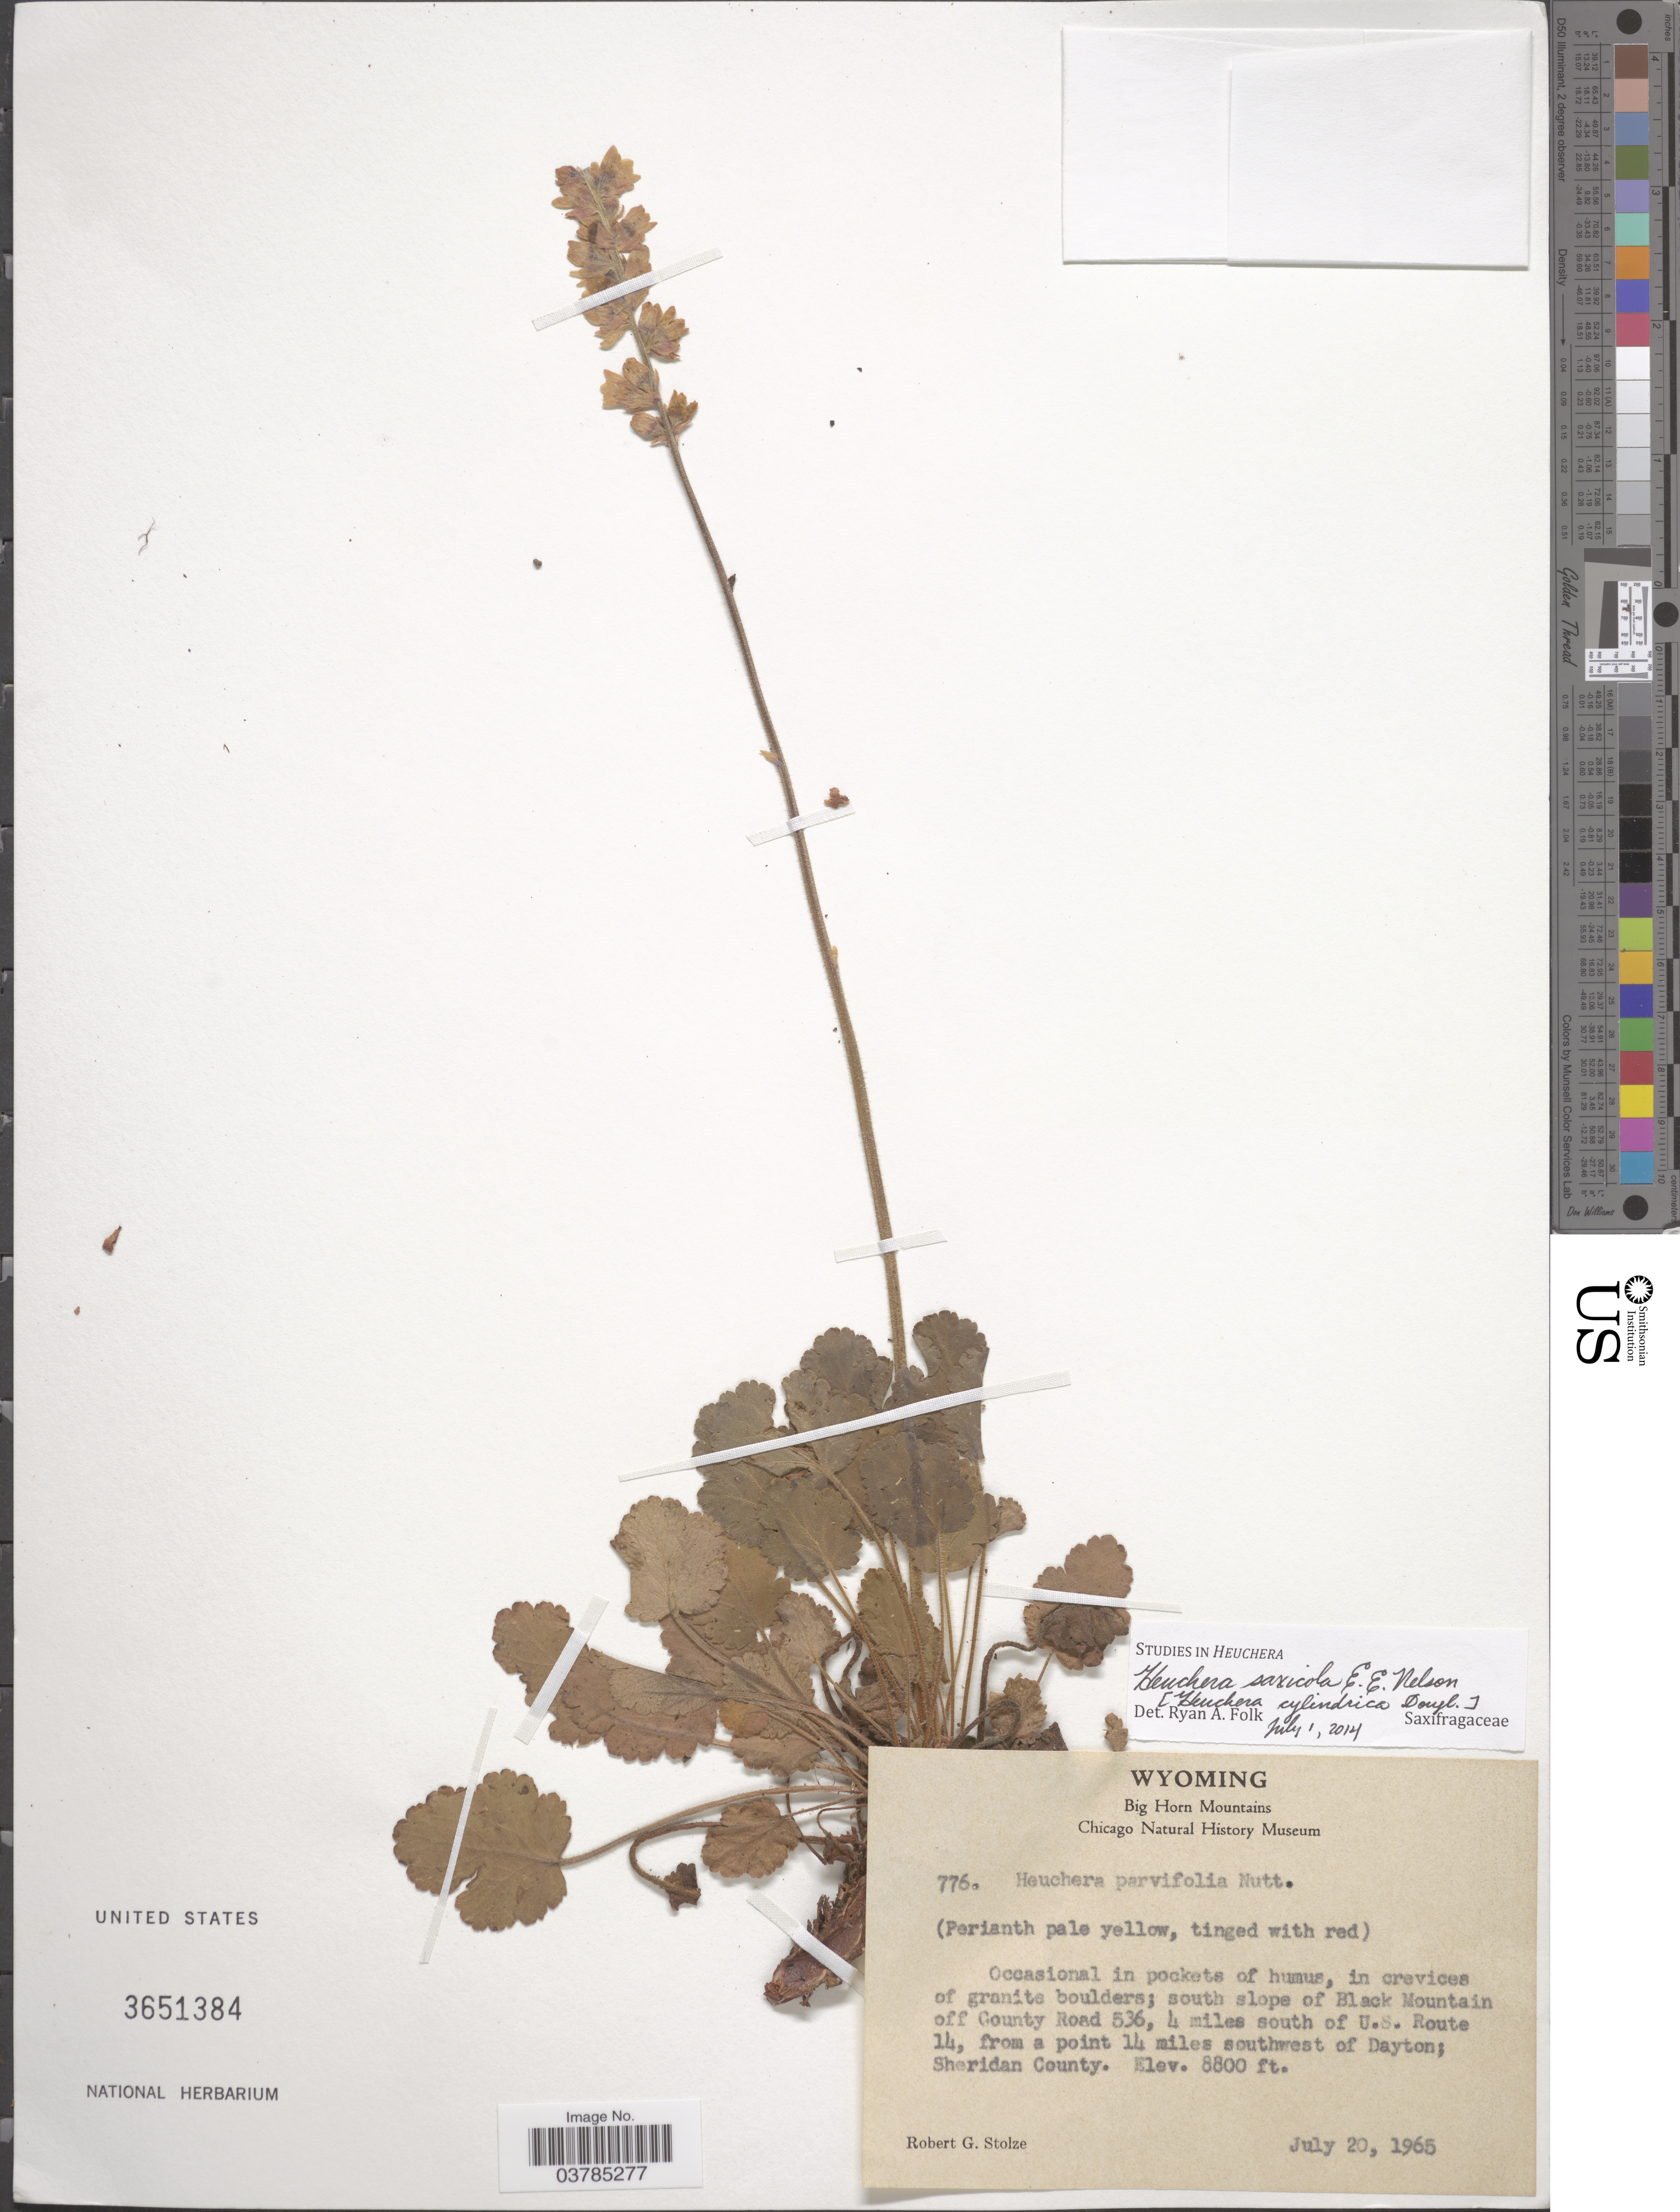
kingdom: Plantae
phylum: Tracheophyta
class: Magnoliopsida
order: Saxifragales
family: Saxifragaceae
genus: Heuchera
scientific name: Heuchera saxicola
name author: E.E. Nelson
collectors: R. G. Stolze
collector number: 776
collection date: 1965-07-20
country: United States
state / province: Wyoming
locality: Big Horn Mountains. Occasional in pockets of humus, in crevices of granite boulders; south slope of Black Mountain off County Road 536, 4 miles south of U.S. Route 14, from a point 14 miles southwest of Dayton; Sheridan County.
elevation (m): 2682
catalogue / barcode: US 3651384